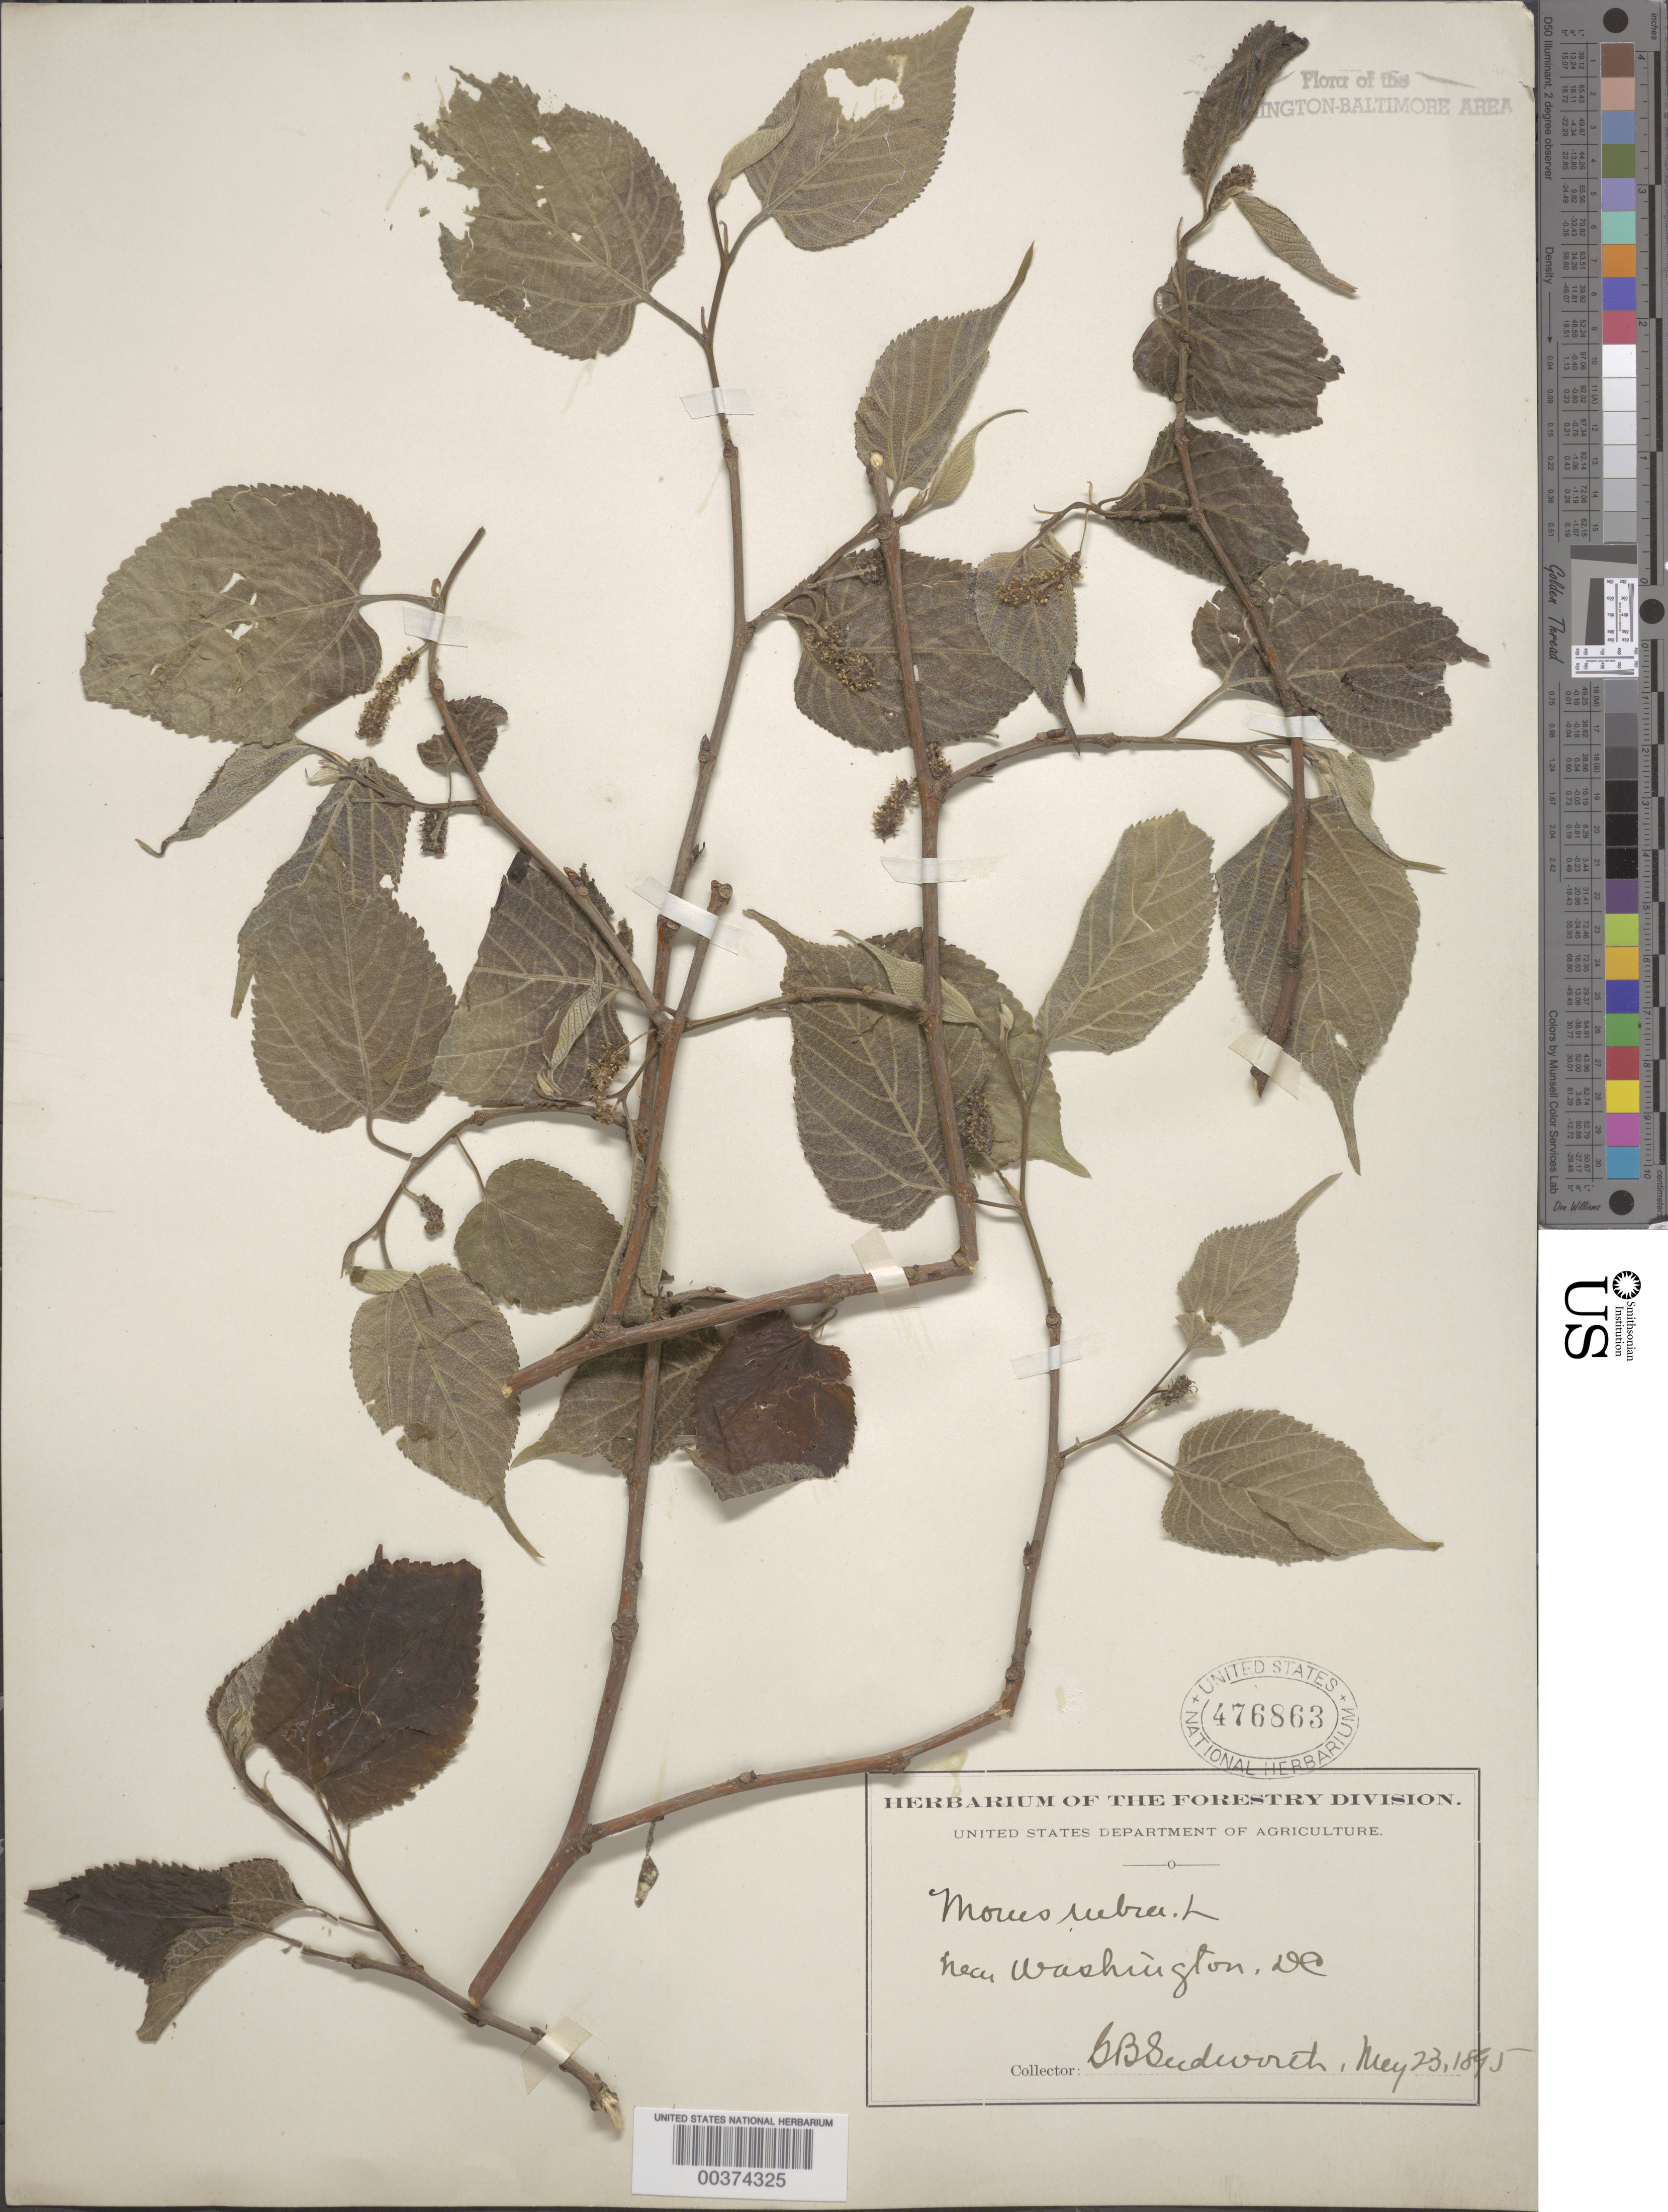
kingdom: Plantae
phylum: Tracheophyta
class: Magnoliopsida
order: Rosales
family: Moraceae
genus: Morus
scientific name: Morus rubra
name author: L.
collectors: G. B. Sudworth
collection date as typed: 23 May 1895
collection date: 1895-05-23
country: United States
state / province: District of Columbia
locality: Washington DC area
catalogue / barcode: US 476863